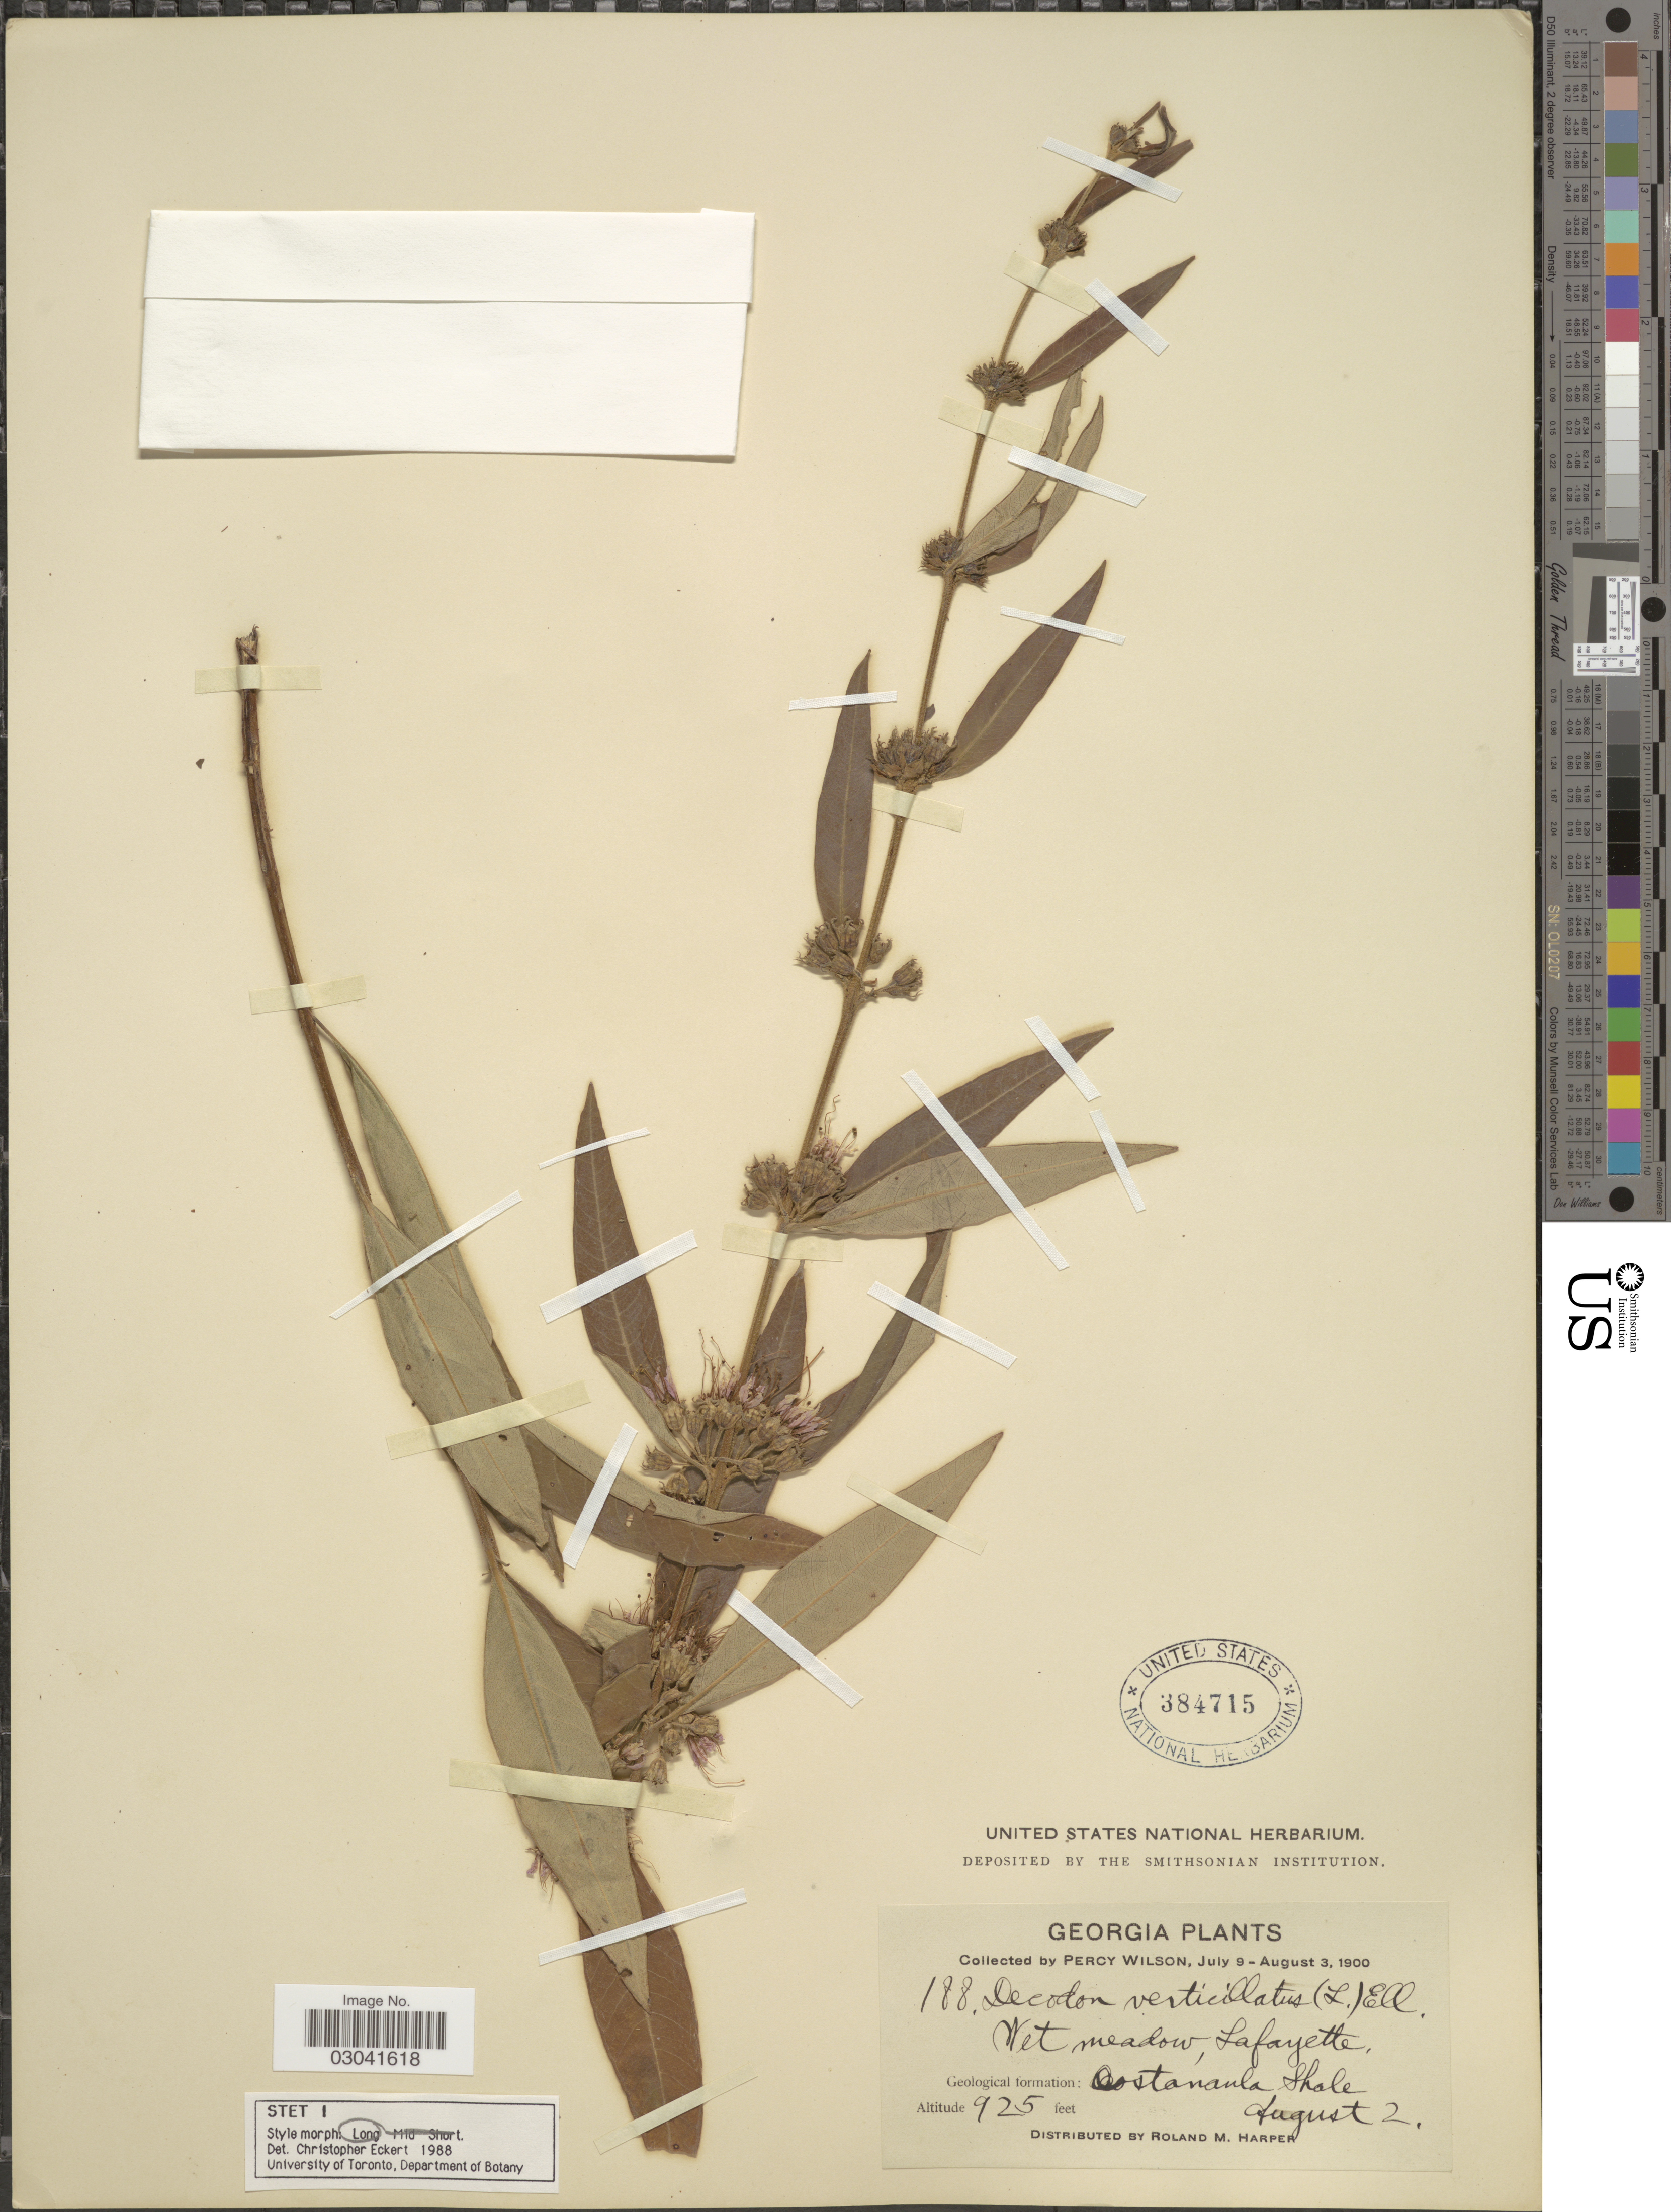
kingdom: Plantae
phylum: Tracheophyta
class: Magnoliopsida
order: Myrtales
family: Lythraceae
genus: Decodon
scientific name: Decodon verticillatus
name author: (L.) Elliott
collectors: P. Wilson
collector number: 188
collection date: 1900-08-02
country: United States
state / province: Georgia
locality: Wet meadow, Lafayette. Geological Formation: Oostanaula Shale.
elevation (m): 282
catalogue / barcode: US 384715